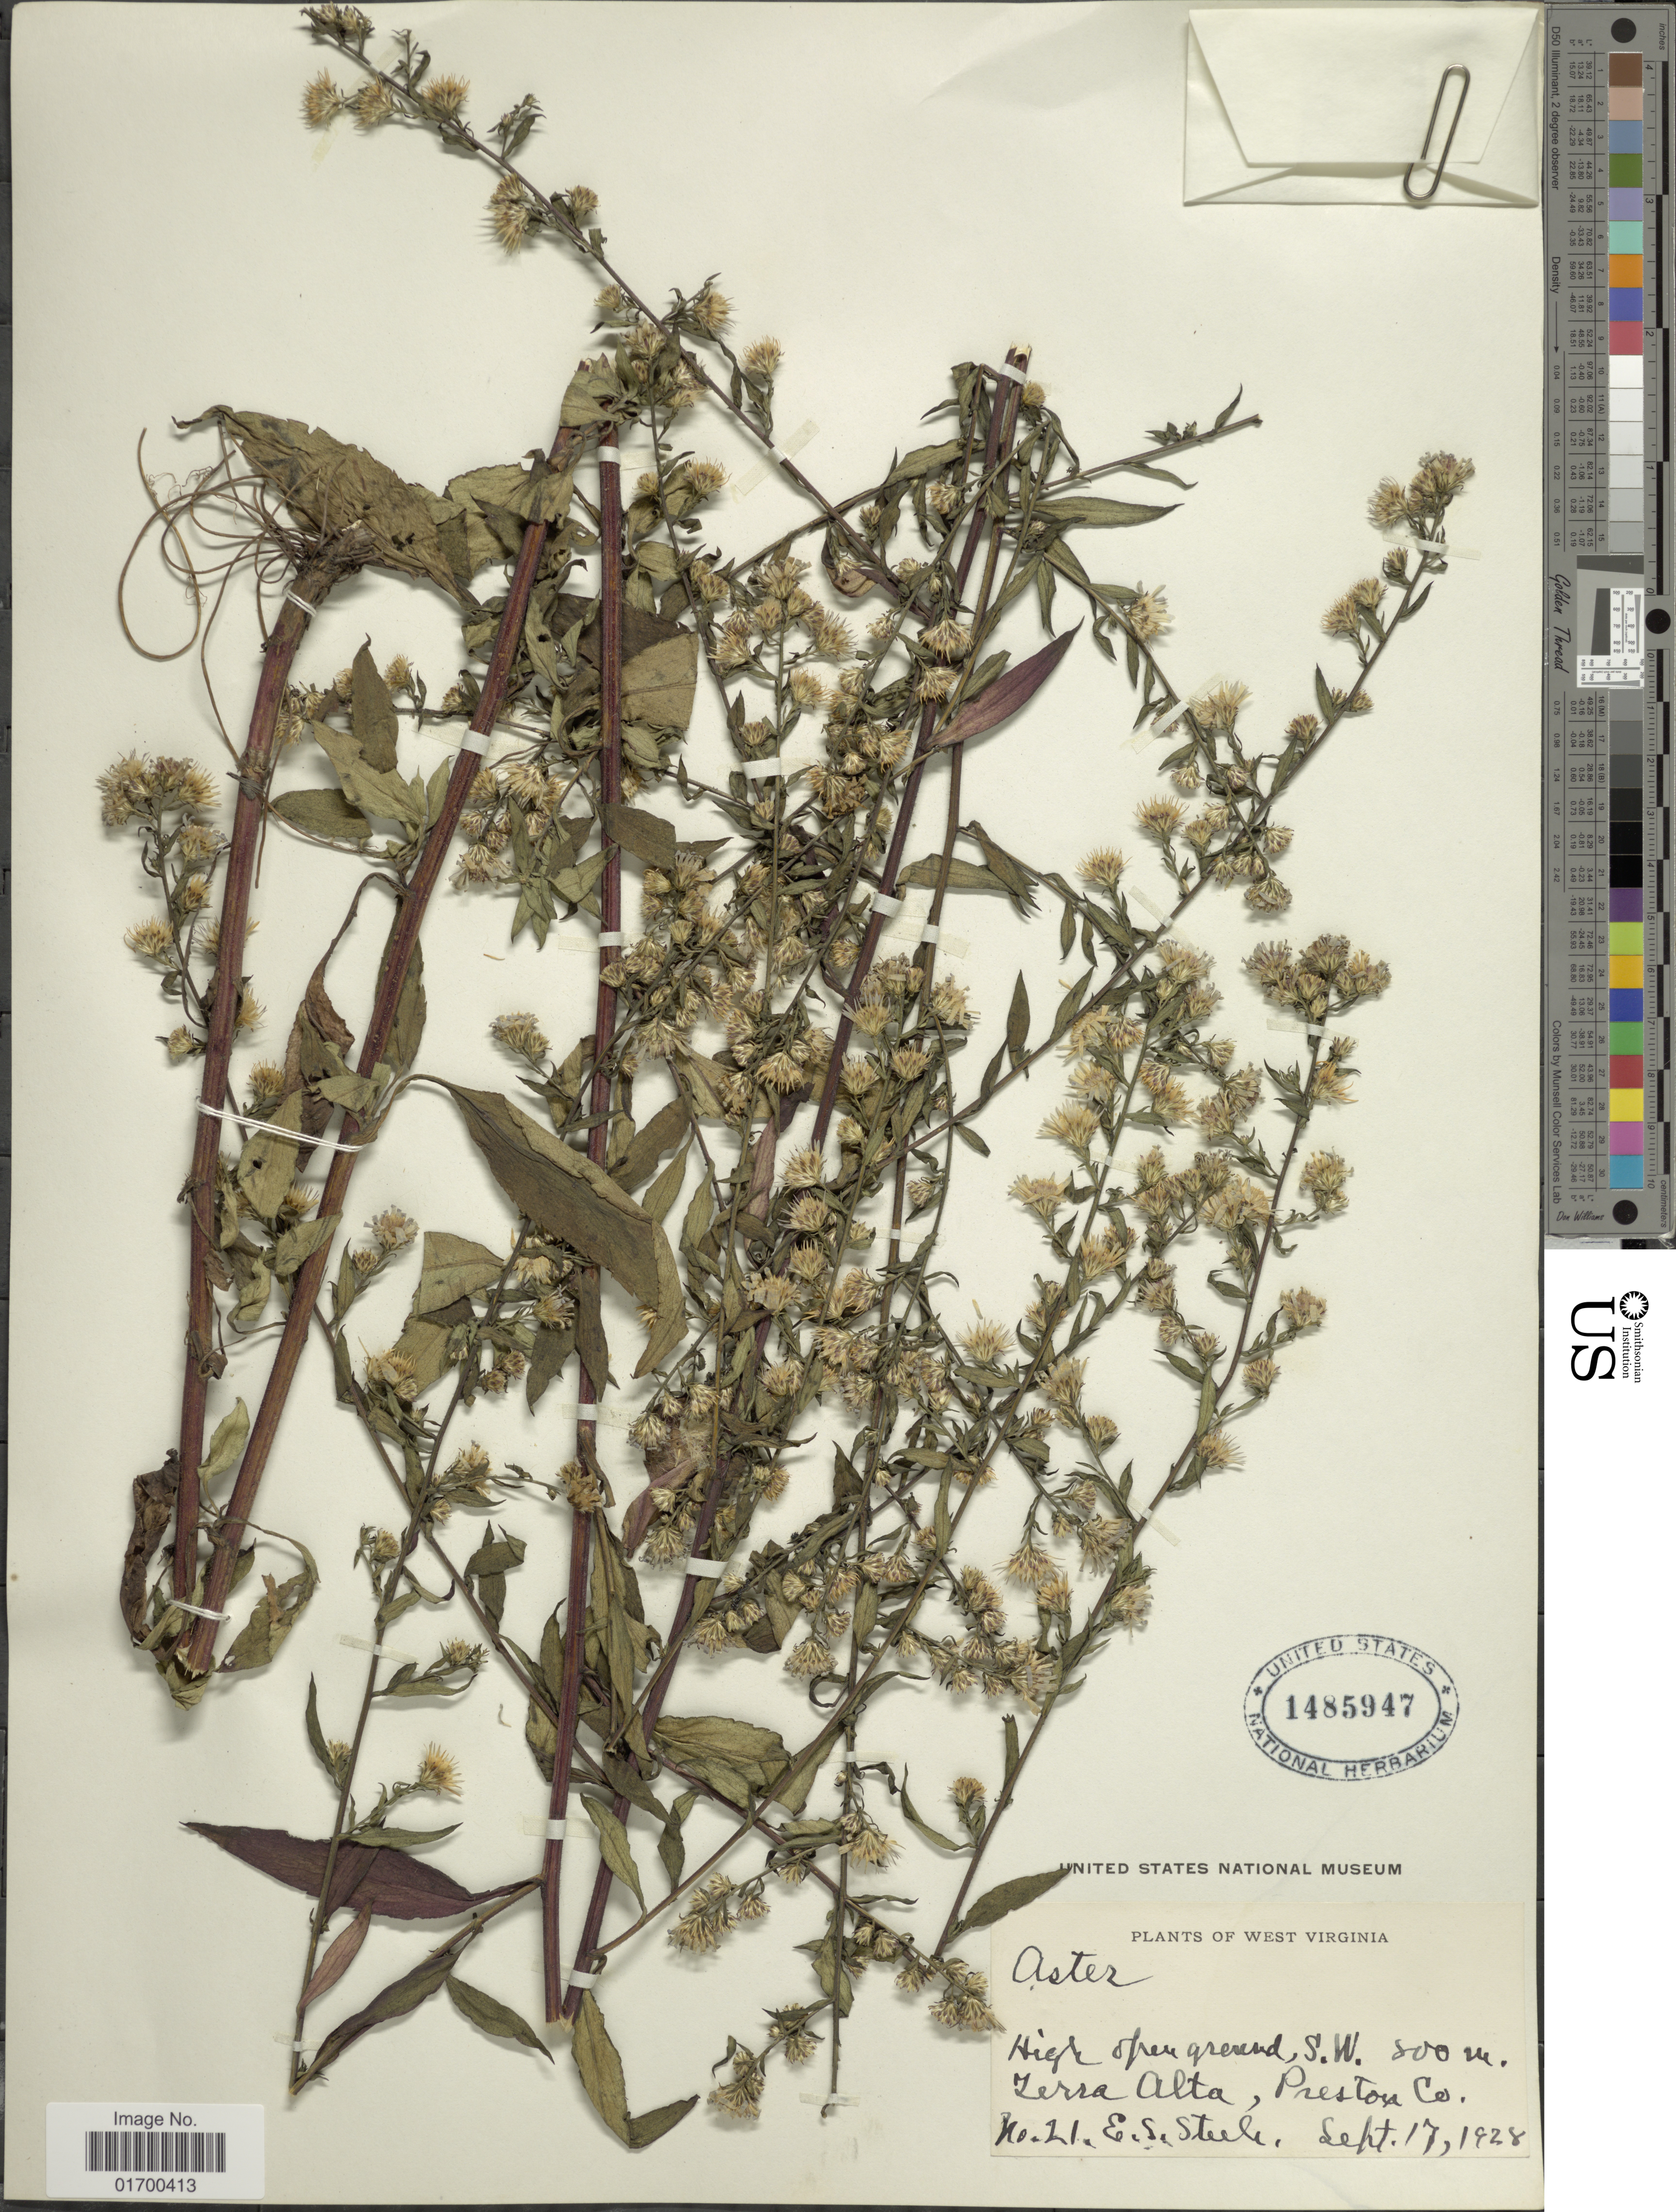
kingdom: Plantae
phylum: Tracheophyta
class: Magnoliopsida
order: Asterales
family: Asteraceae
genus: Symphyotrichum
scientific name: Symphyotrichum lateriflorum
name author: (L.) Á. Löve & D. Löve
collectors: E. Steele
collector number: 21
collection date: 1928-09-17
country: United States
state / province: West Virginia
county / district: Preston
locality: S.W., Zerra Alta, Preston Co.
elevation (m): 800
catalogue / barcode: US 1485947